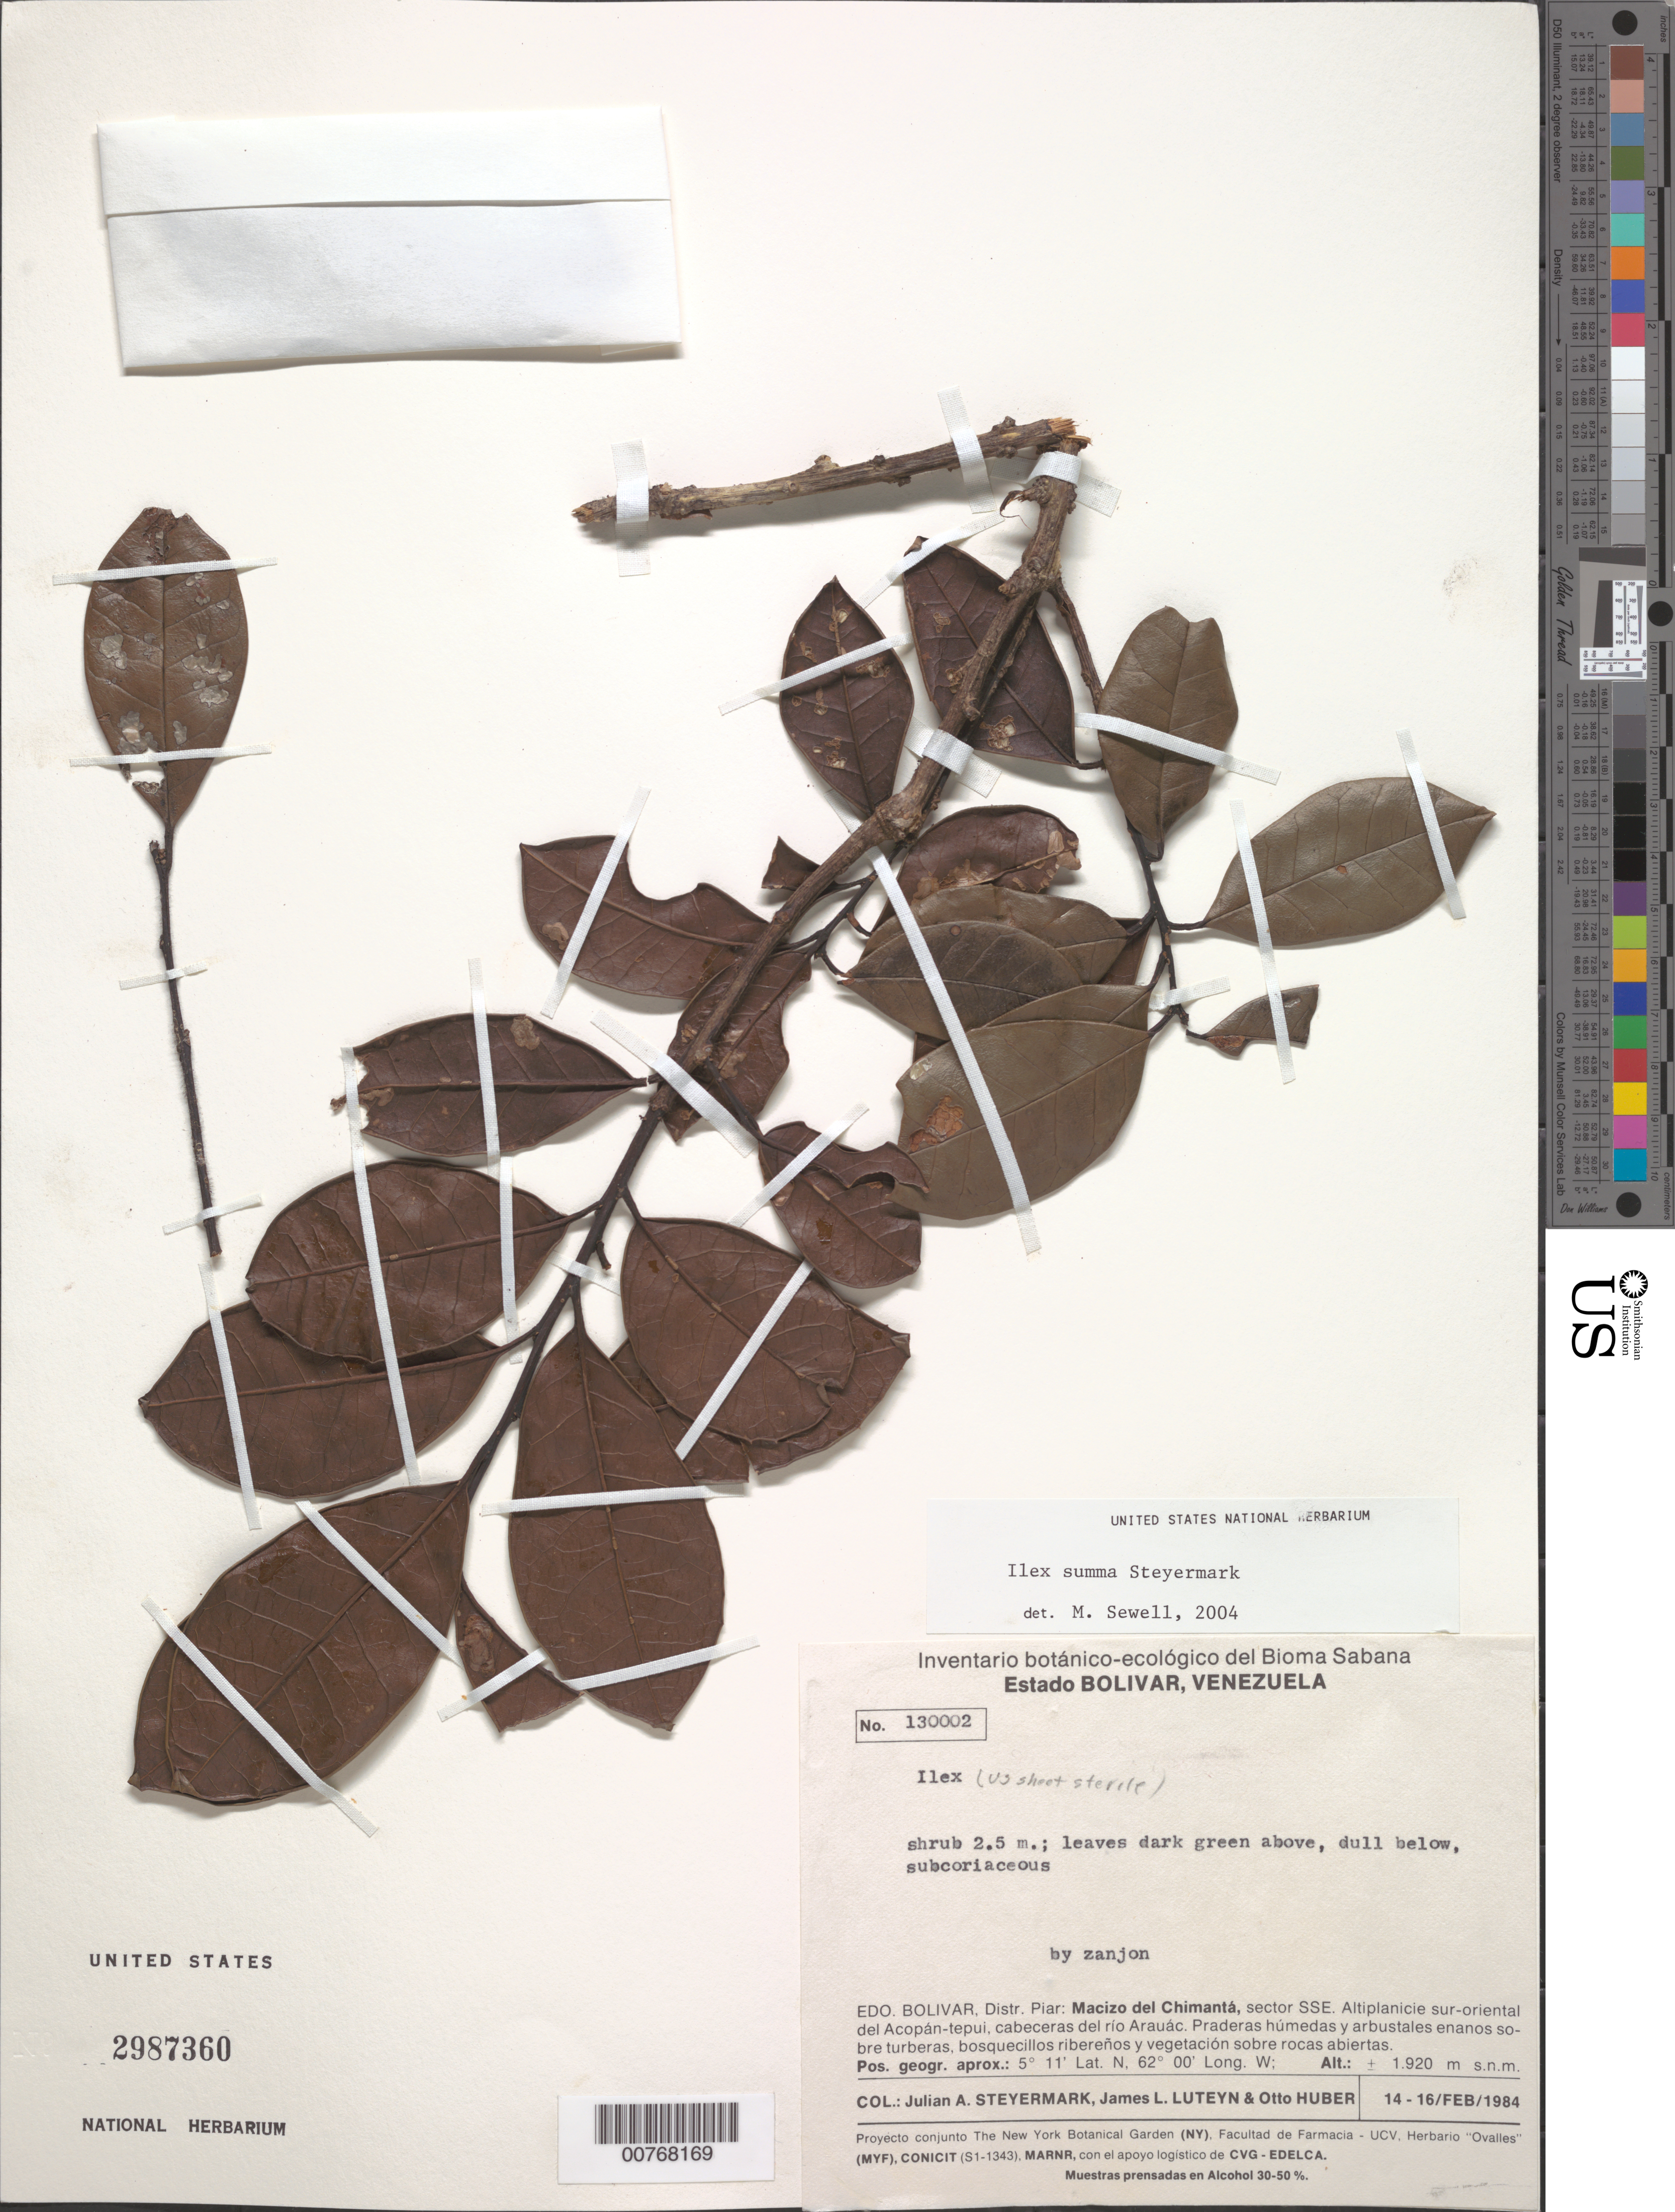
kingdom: Plantae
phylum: Tracheophyta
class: Magnoliopsida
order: Aquifoliales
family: Aquifoliaceae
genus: Ilex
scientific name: Ilex summa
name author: Steyerm.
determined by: Sewell, M.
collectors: J. Steyermark, J. L. Luteyn & O. Huber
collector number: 130002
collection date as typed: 14-Feb-84 to 16-Feb-84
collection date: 1984-02-14/1984-02-16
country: Venezuela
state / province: Bolívar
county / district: Piar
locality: Macizo del Chimantá, sector SSE. Altiplanicie sur-oriental del Acopán-tepuí, cabeceras del río Arauác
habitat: Zanjon; humid grassland and dwarf shrubland on peat, small riverine forest and vegetation on exposed rock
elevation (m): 1920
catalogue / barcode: US 2987360